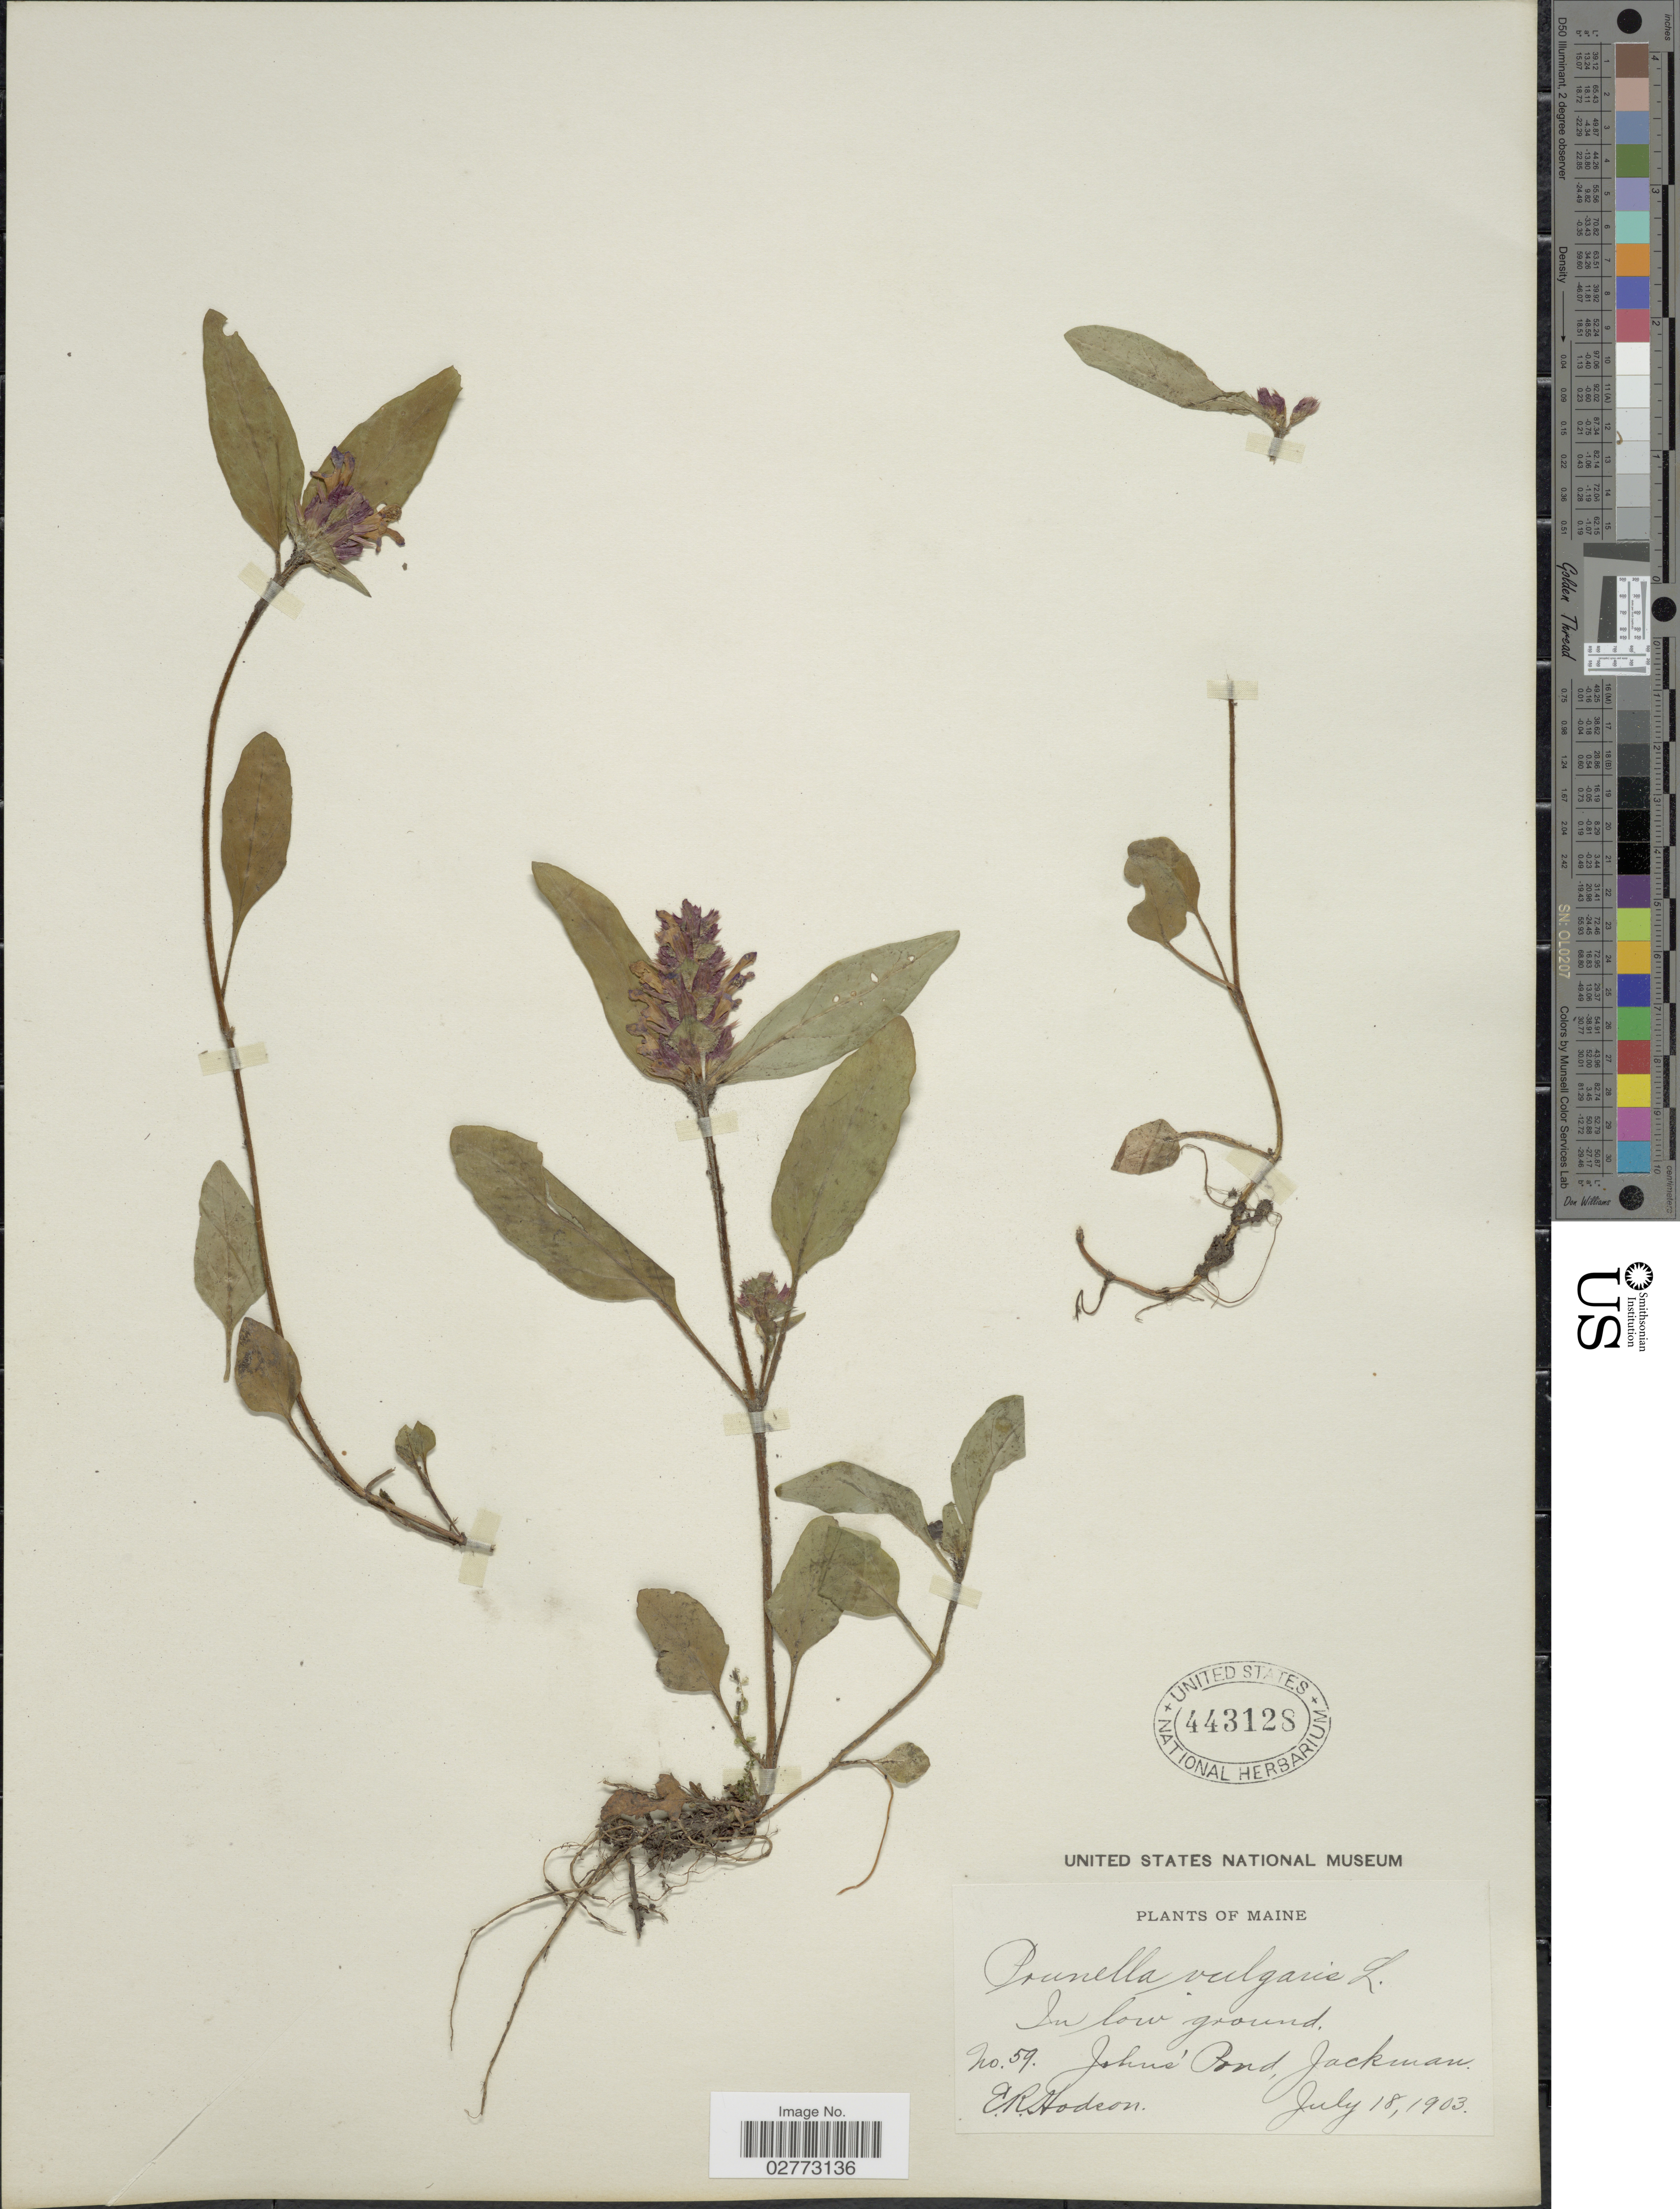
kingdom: Plantae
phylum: Tracheophyta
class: Magnoliopsida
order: Lamiales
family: Lamiaceae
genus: Prunella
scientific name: Prunella vulgaris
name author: L.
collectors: E. Hodson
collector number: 59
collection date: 1903-07-18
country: United States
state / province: Maine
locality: John's Pond, Jackman.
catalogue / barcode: US 443128